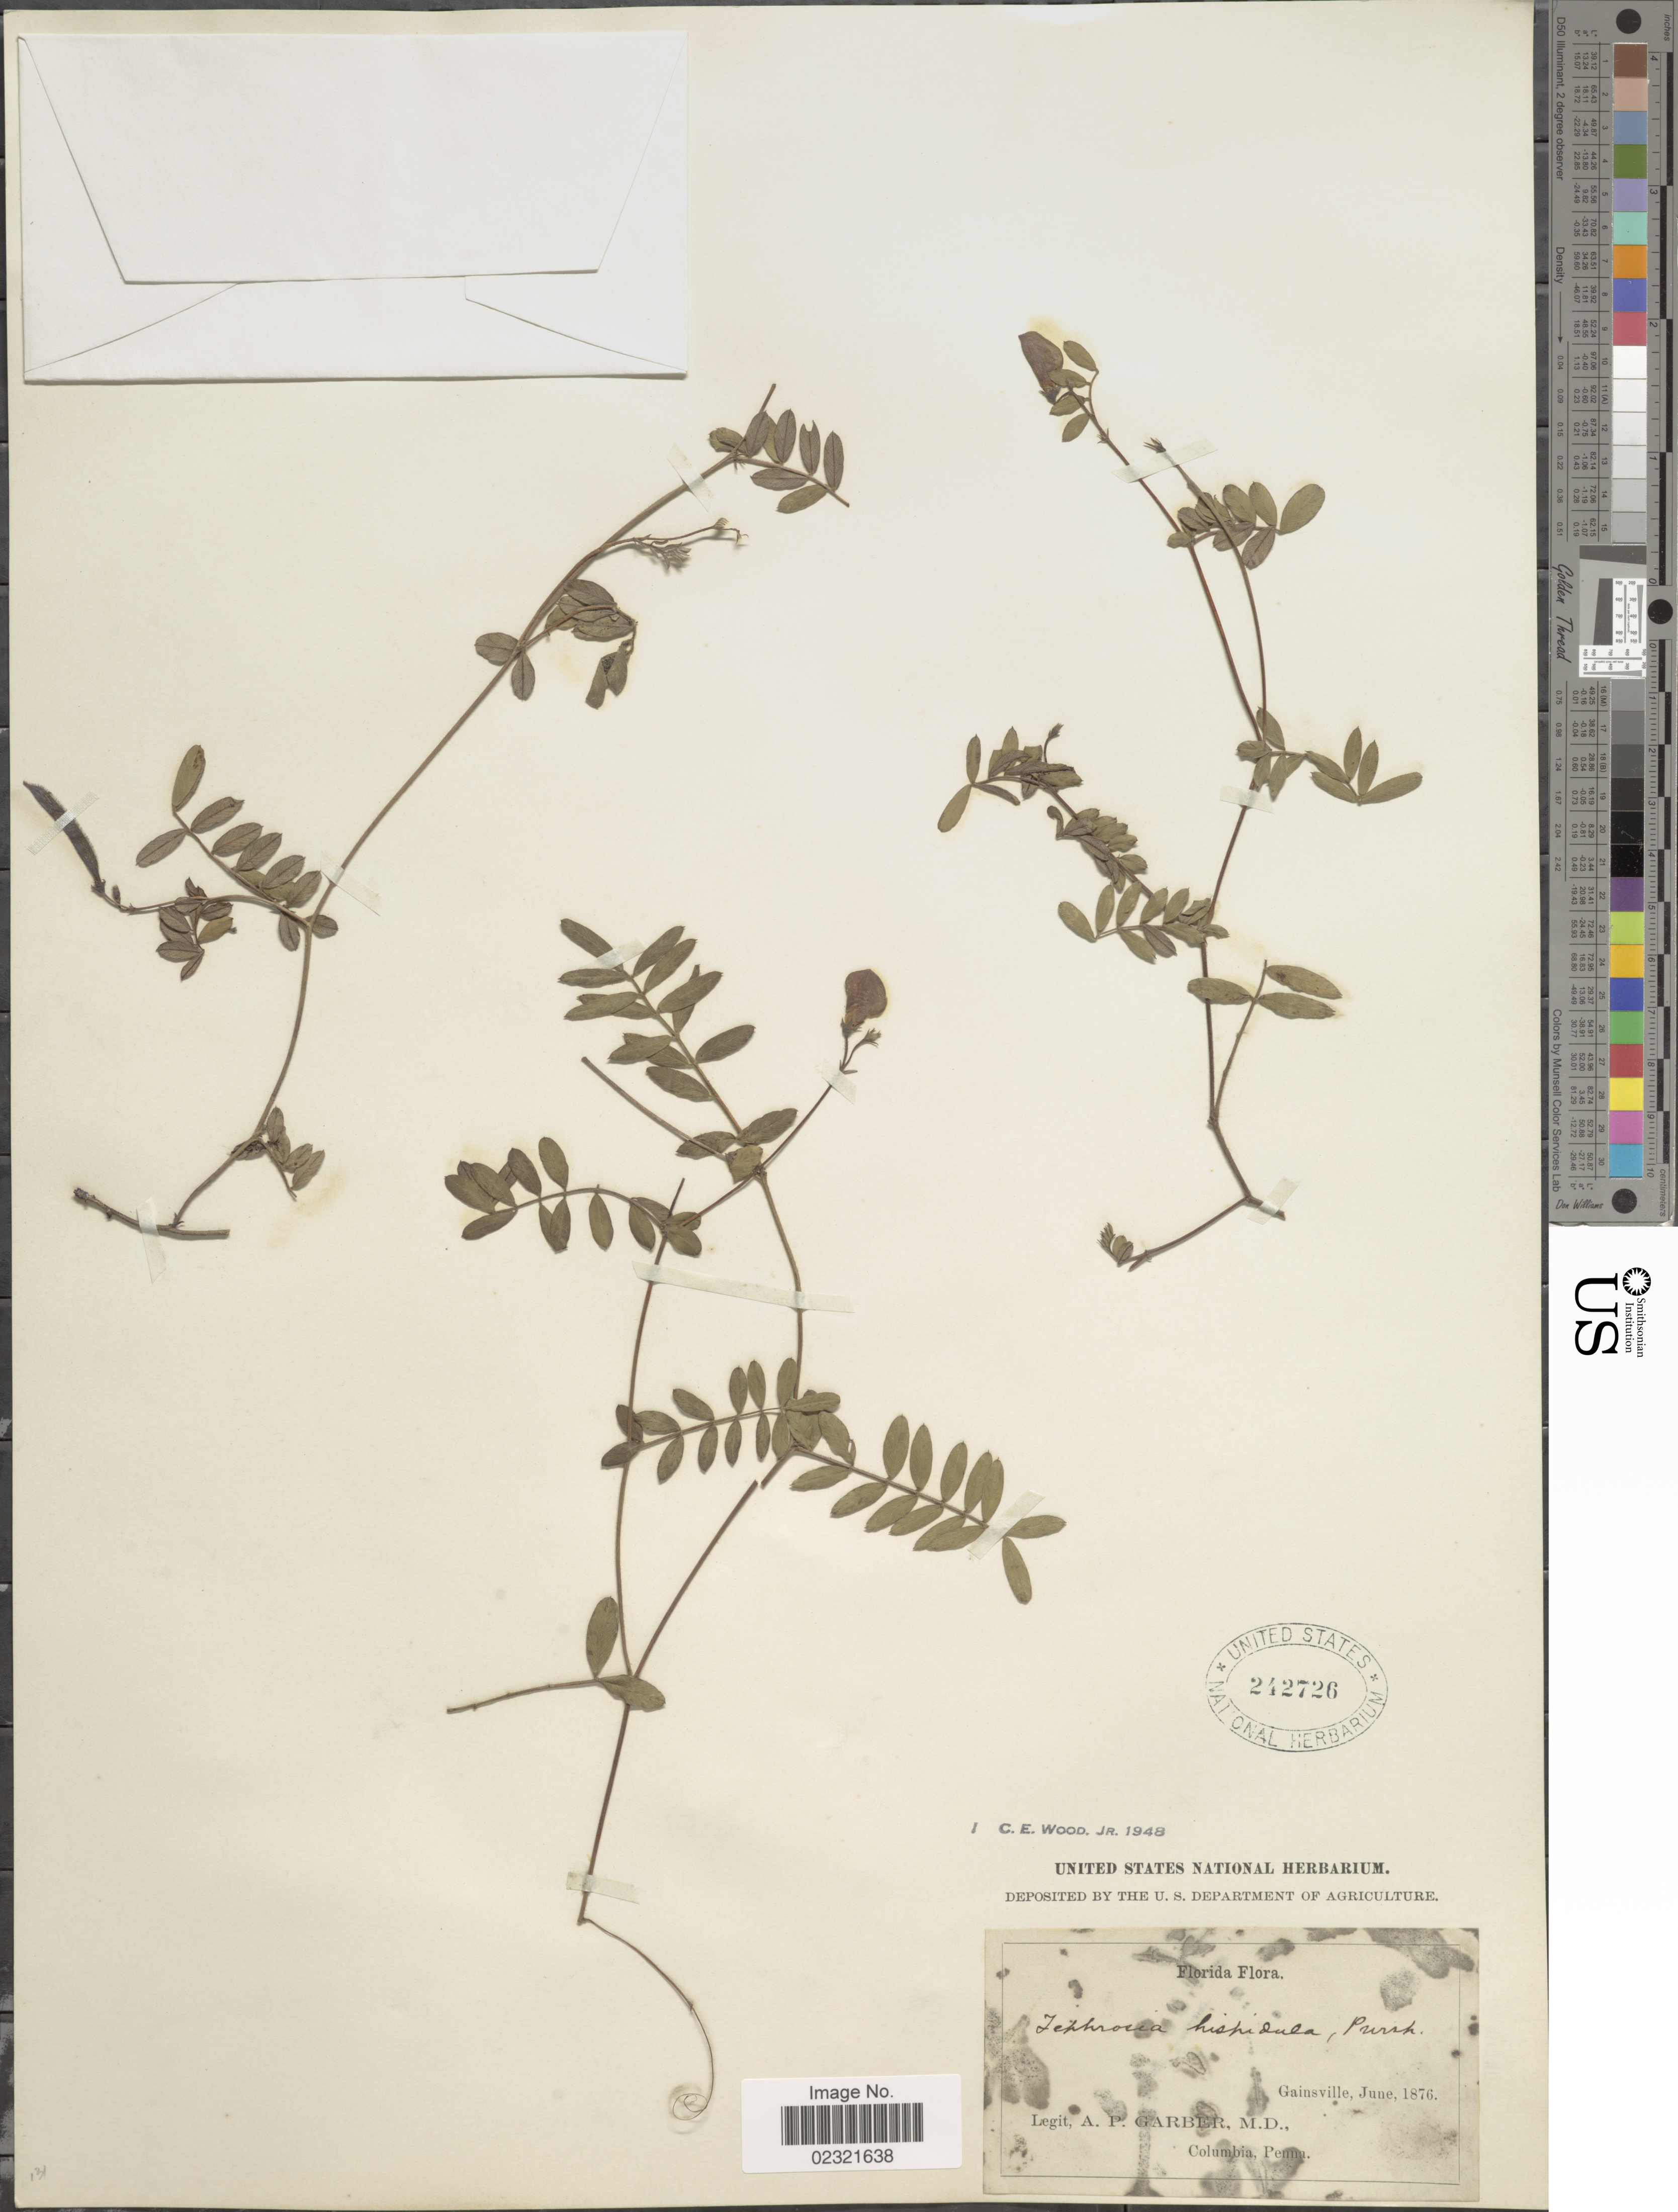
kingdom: Plantae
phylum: Tracheophyta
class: Magnoliopsida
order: Fabales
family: Fabaceae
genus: Tephrosia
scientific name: Tephrosia hispidula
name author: (Michx.) Pers.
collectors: A. P. Garber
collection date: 1876-06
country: United States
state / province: Florida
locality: Gainesville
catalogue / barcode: US 242726